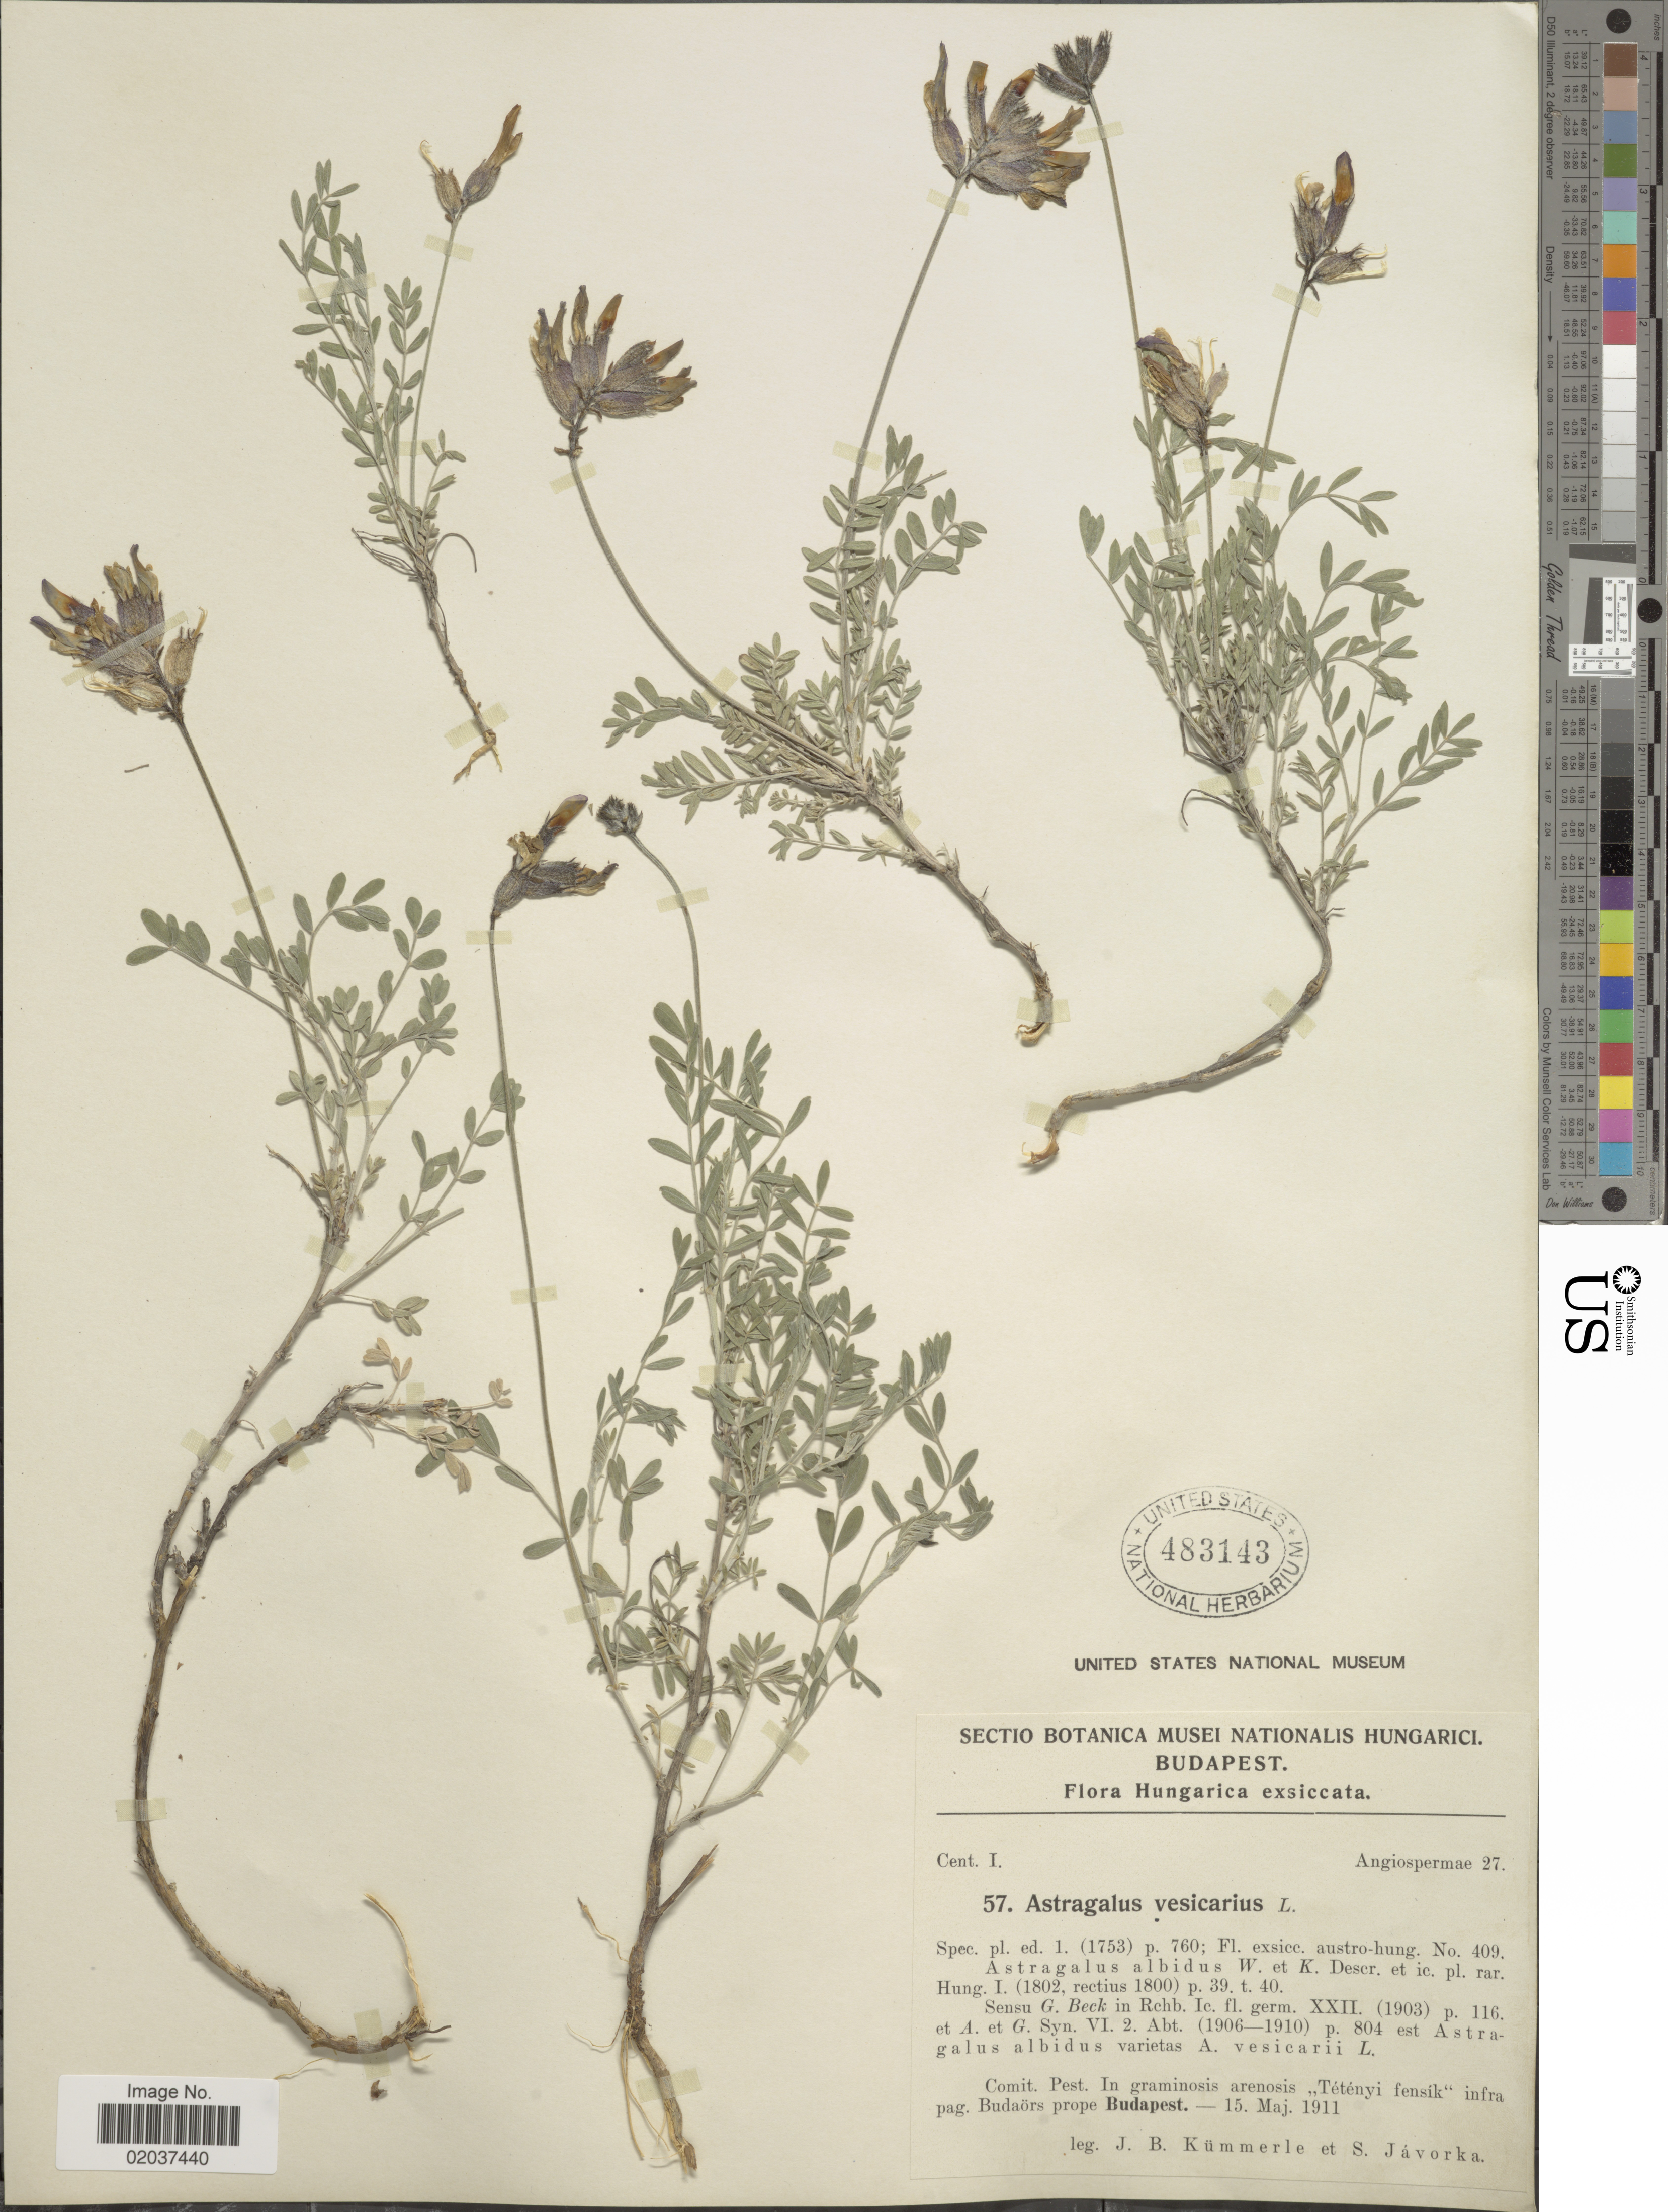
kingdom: Plantae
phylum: Tracheophyta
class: Magnoliopsida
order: Fabales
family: Fabaceae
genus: Astragalus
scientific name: Astragalus vesicarius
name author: L.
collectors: J. Kummerle & S. Javorka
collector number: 57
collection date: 1911-05-15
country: Hungary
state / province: Budapest, Capital District of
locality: Comit Pest, In graminosis arenosis, Tetenyi fensik, infra pag Budaors prope Budapest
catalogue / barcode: US 483143